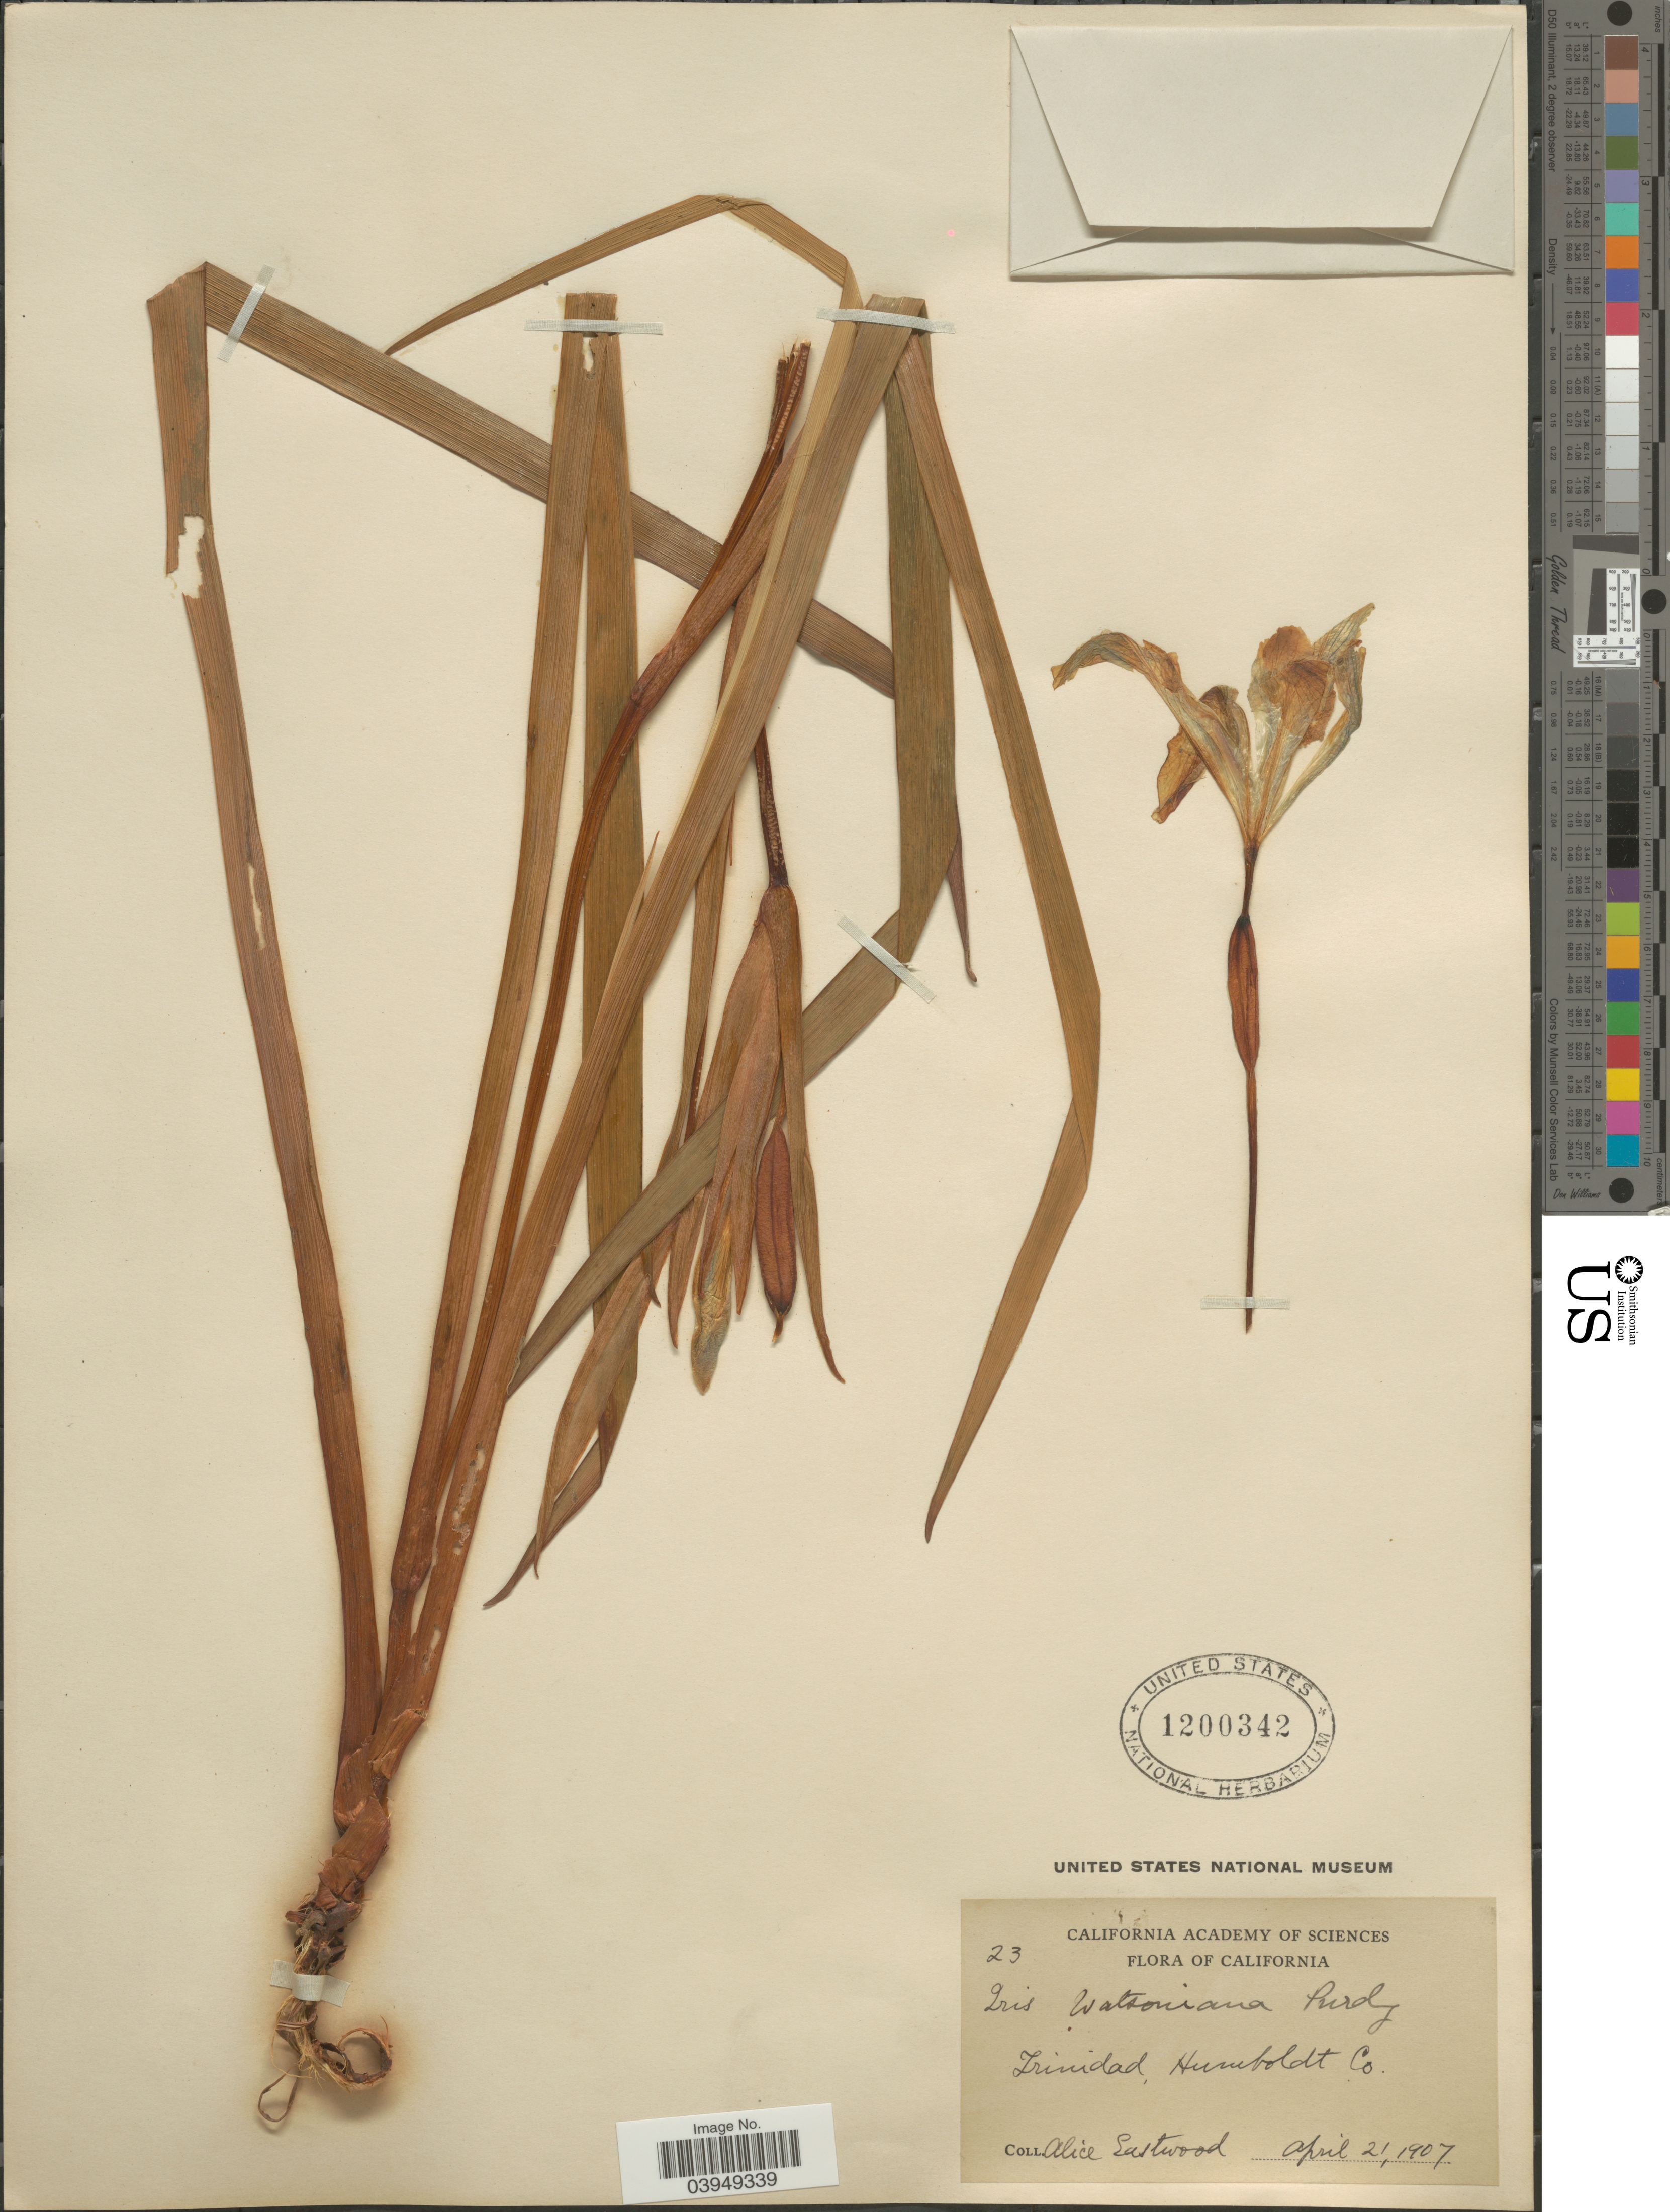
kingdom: Plantae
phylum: Tracheophyta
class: Liliopsida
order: Asparagales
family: Iridaceae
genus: Iris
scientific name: Iris watsoniana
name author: Purdy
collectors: A. Eastwood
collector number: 23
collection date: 1907-04-21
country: United States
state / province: California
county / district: Humboldt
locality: Trinidad, Humboldt Co.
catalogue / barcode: US 1200342